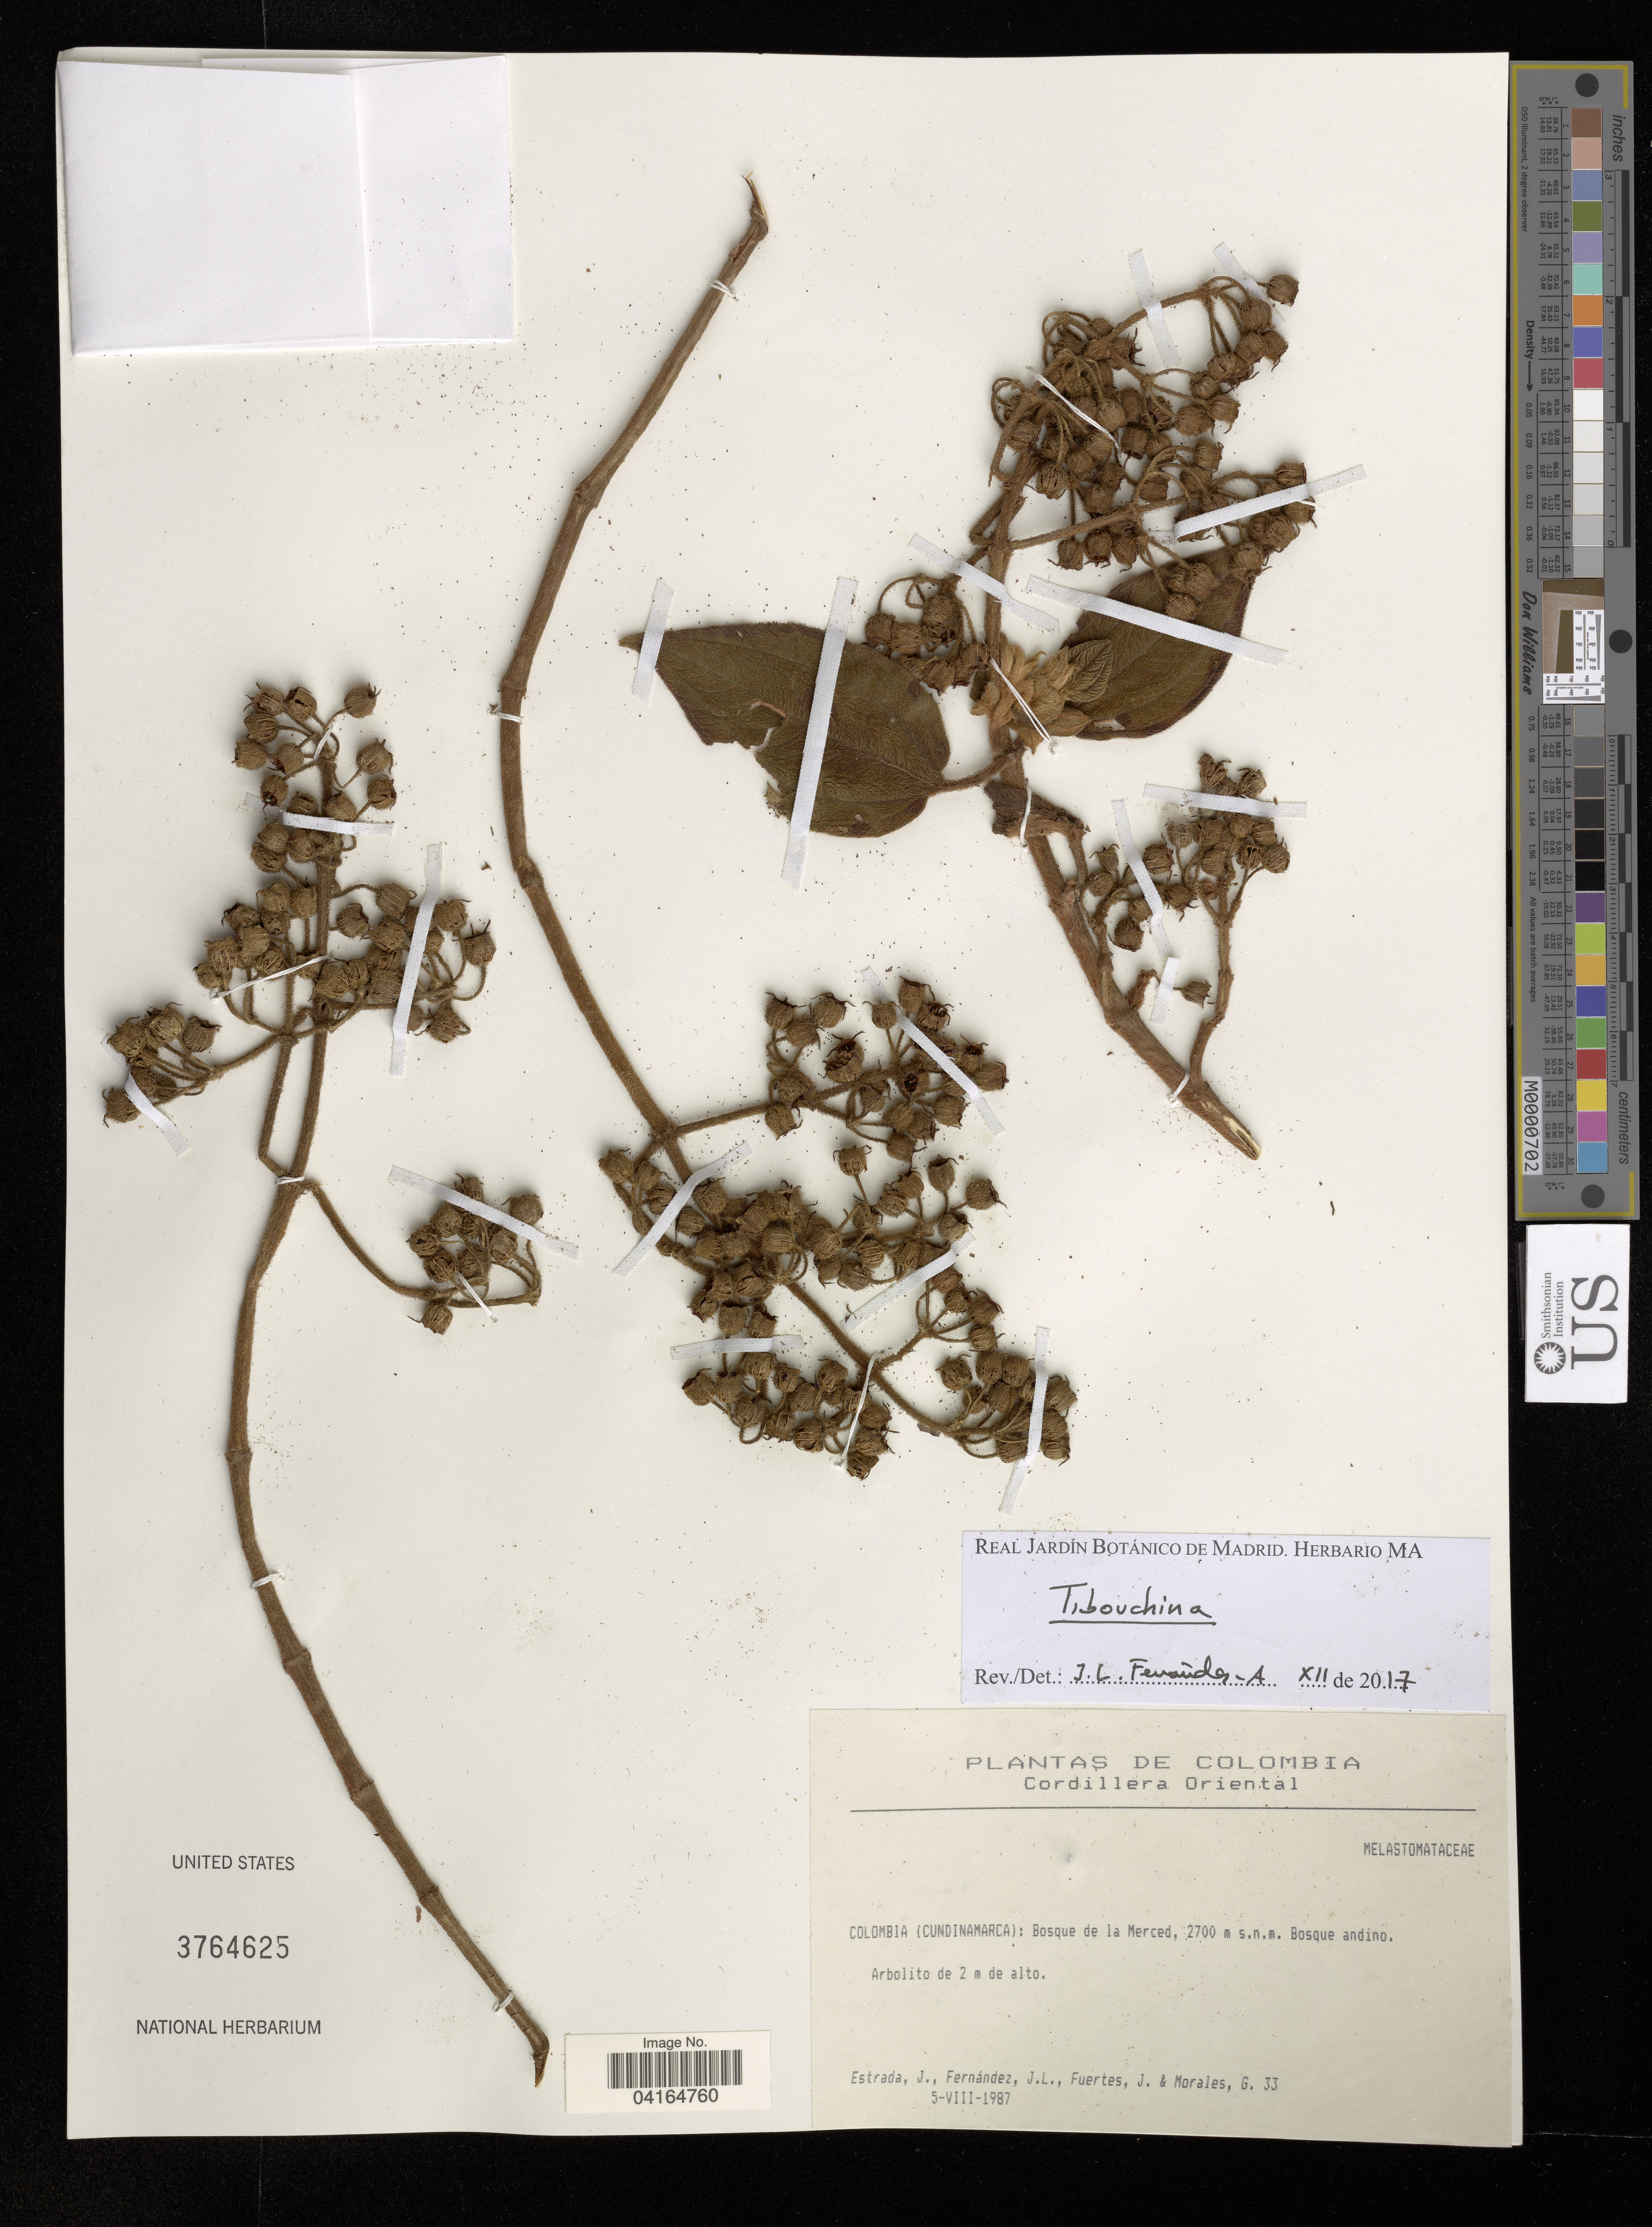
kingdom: Plantae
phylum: Tracheophyta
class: Magnoliopsida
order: Myrtales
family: Melastomataceae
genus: Tibouchina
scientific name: Tibouchina sp.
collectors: J. Estrada, J. Fernández, J. Fuertes & G. Morales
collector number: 33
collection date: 1987-08-05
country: Colombia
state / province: Cundinamarca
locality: Cordillera Oriental. Bosque de la Merced. Bosque andino.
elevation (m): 2700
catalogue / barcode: US 3764625